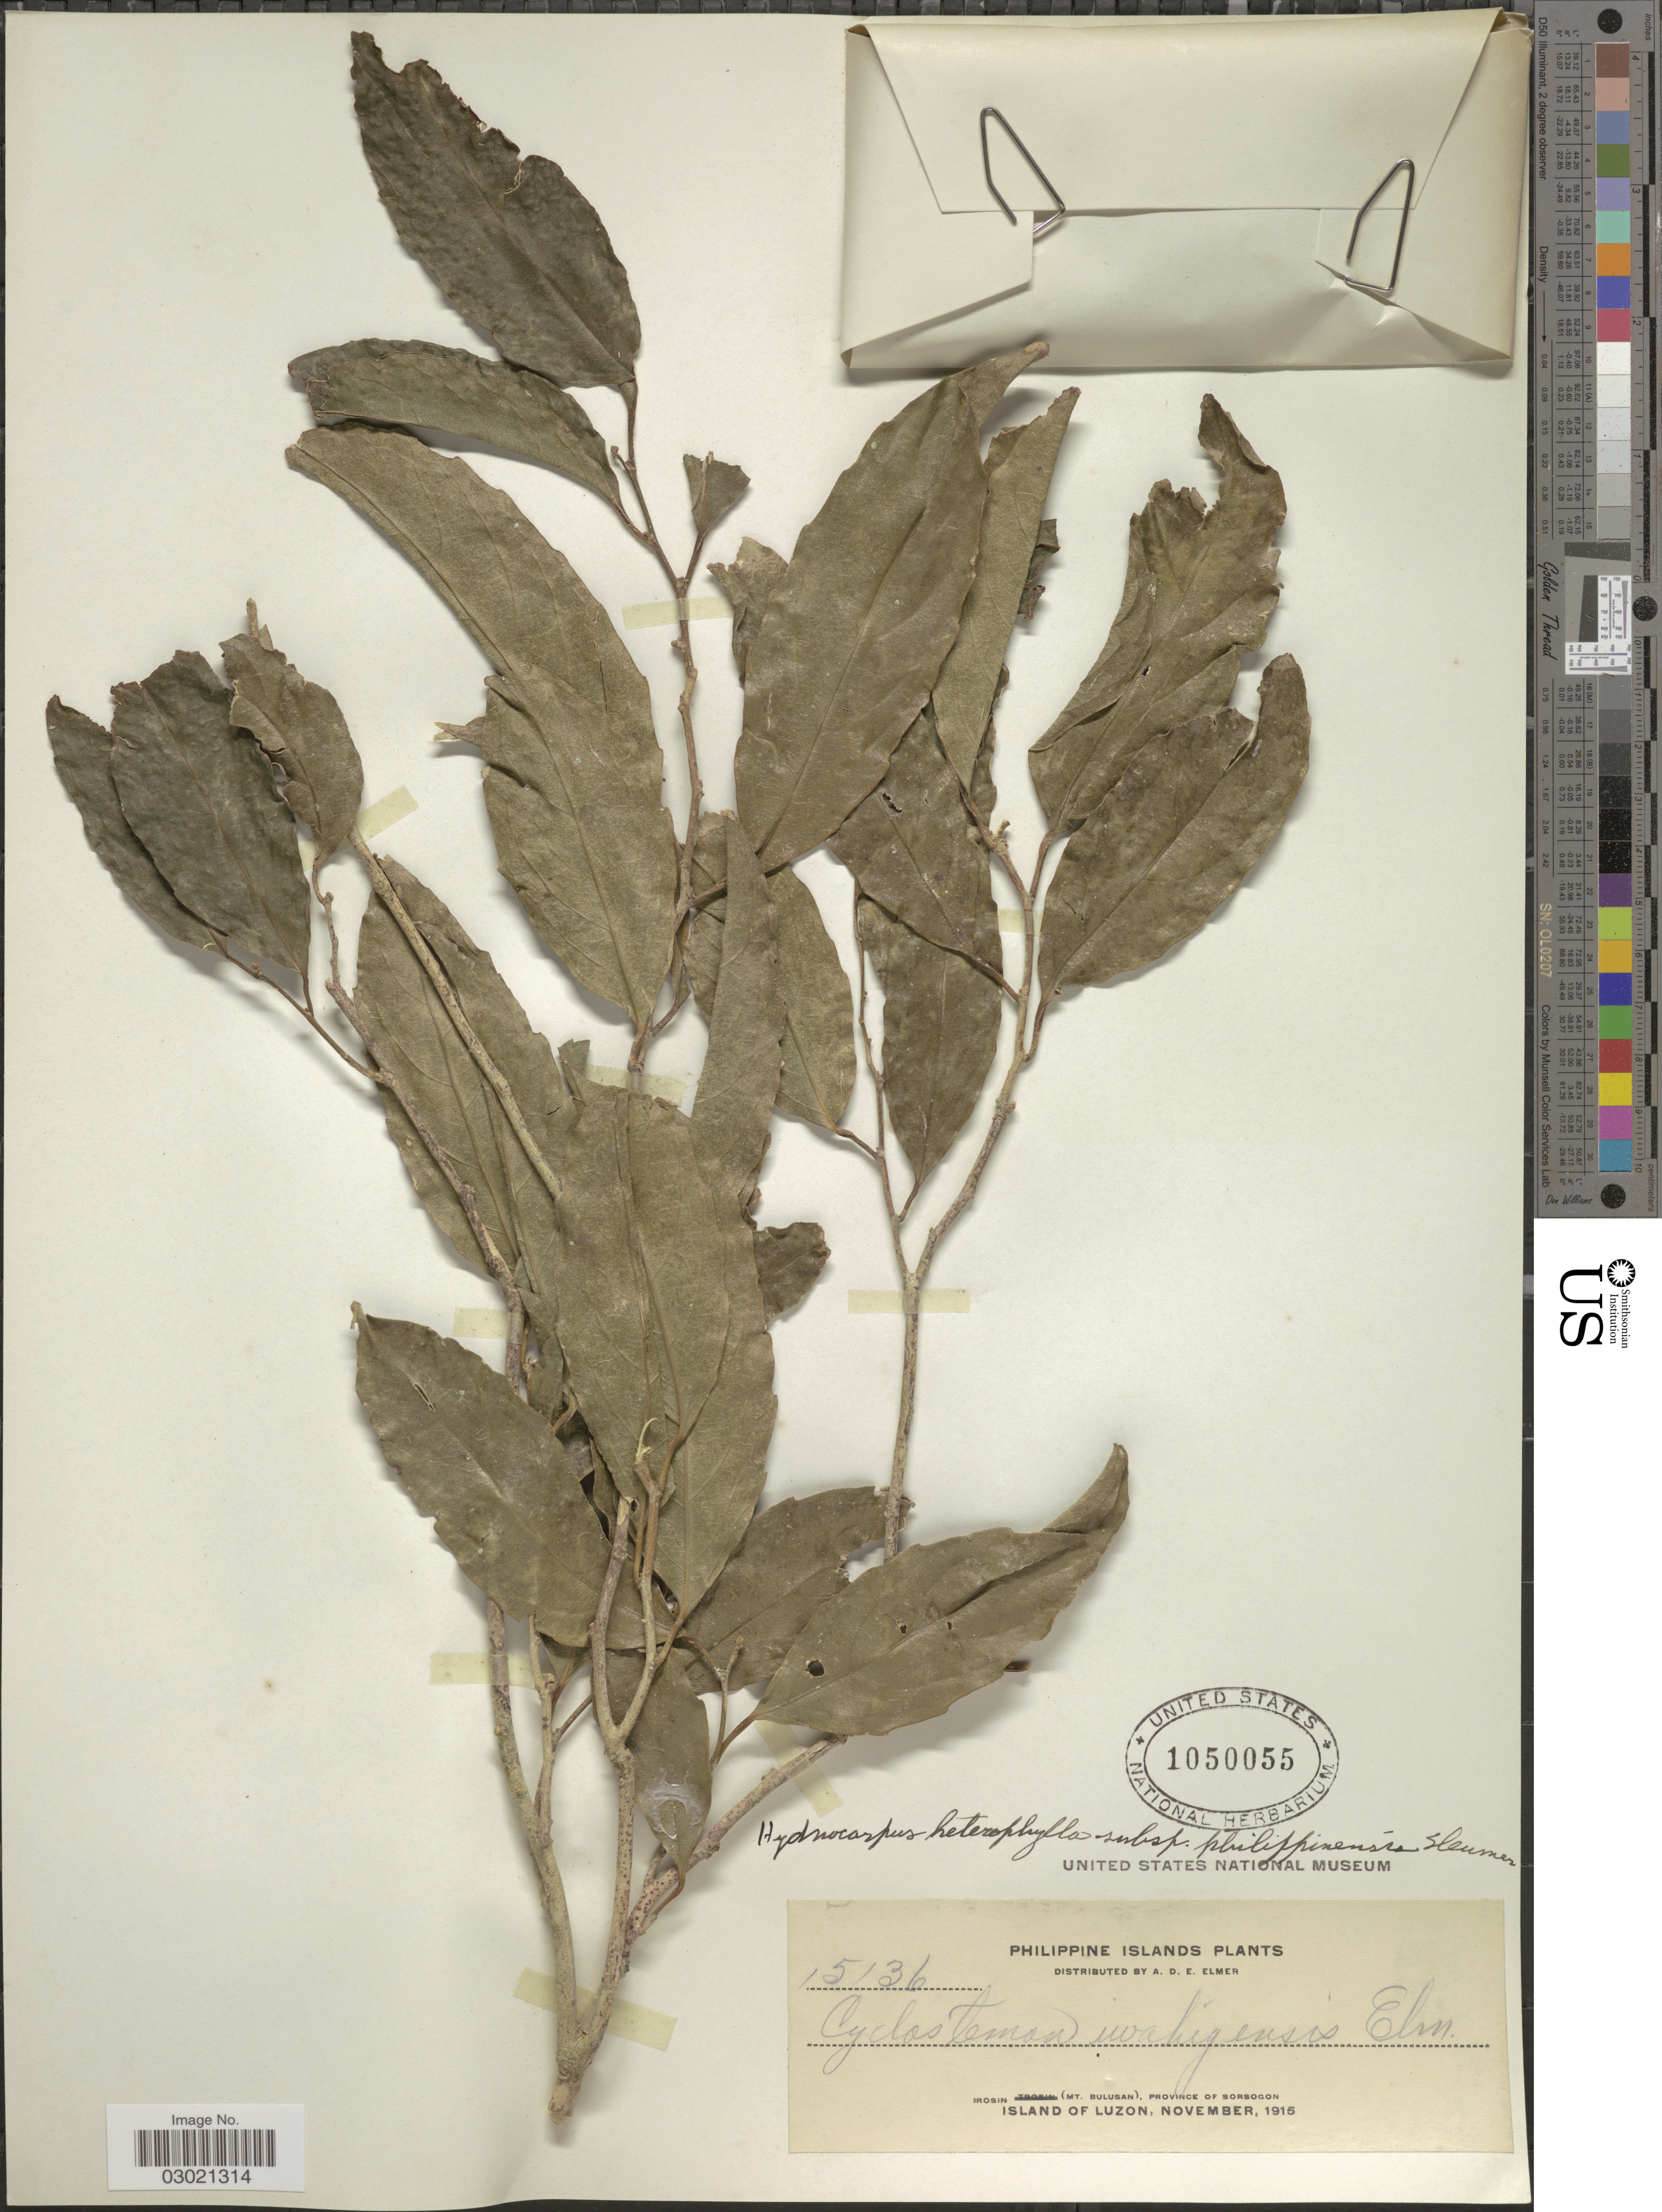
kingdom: Plantae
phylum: Tracheophyta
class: Magnoliopsida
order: Malpighiales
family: Achariaceae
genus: Hydnocarpus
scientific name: Hydnocarpus heterophyllus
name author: Blume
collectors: A. D. E. Elmer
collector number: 15136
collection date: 1915-11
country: Philippines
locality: Irosin (Mt. Bulusan), Province of Sorsogon. Island of Luzon.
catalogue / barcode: US 1050055